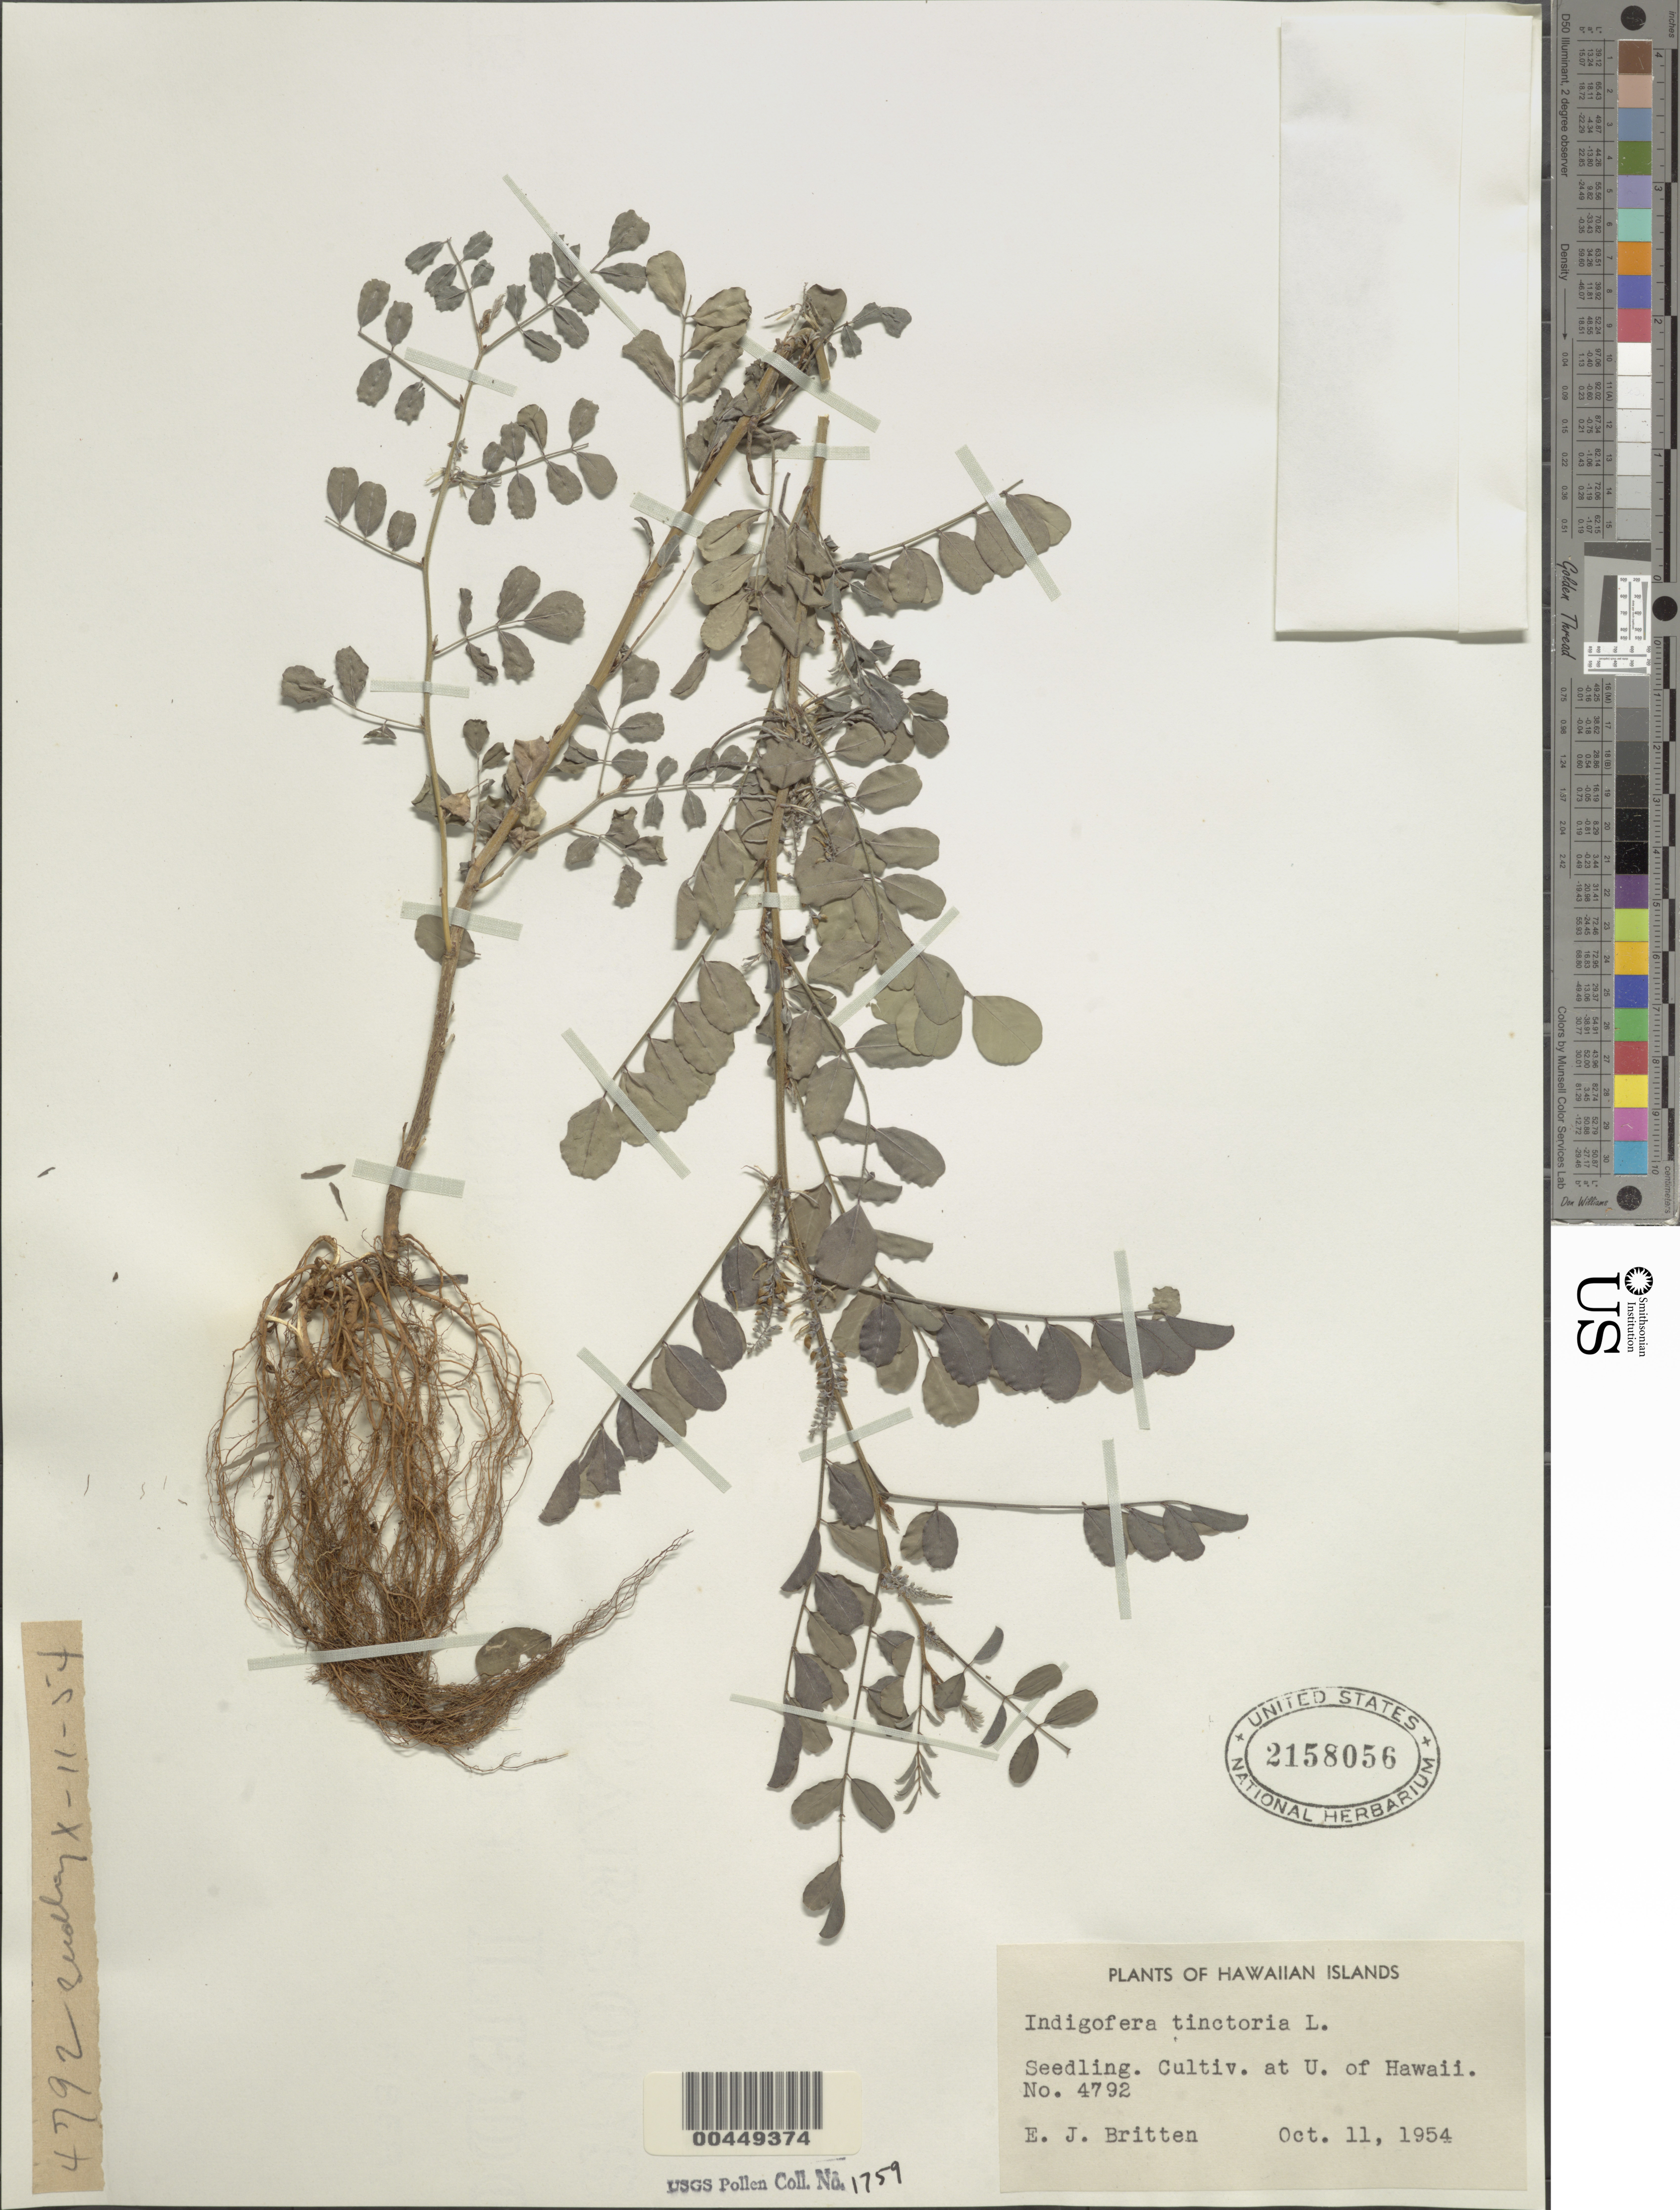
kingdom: Plantae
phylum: Tracheophyta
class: Magnoliopsida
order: Fabales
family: Fabaceae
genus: Indigofera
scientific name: Indigofera tinctoria sensu Naves non L.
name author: Naves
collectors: E. Britten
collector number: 4792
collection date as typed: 11 Oct 1954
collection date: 1954-10-11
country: United States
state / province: Hawaii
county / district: Hawaii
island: Hawaii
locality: University of Hawaii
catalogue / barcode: US 2158056